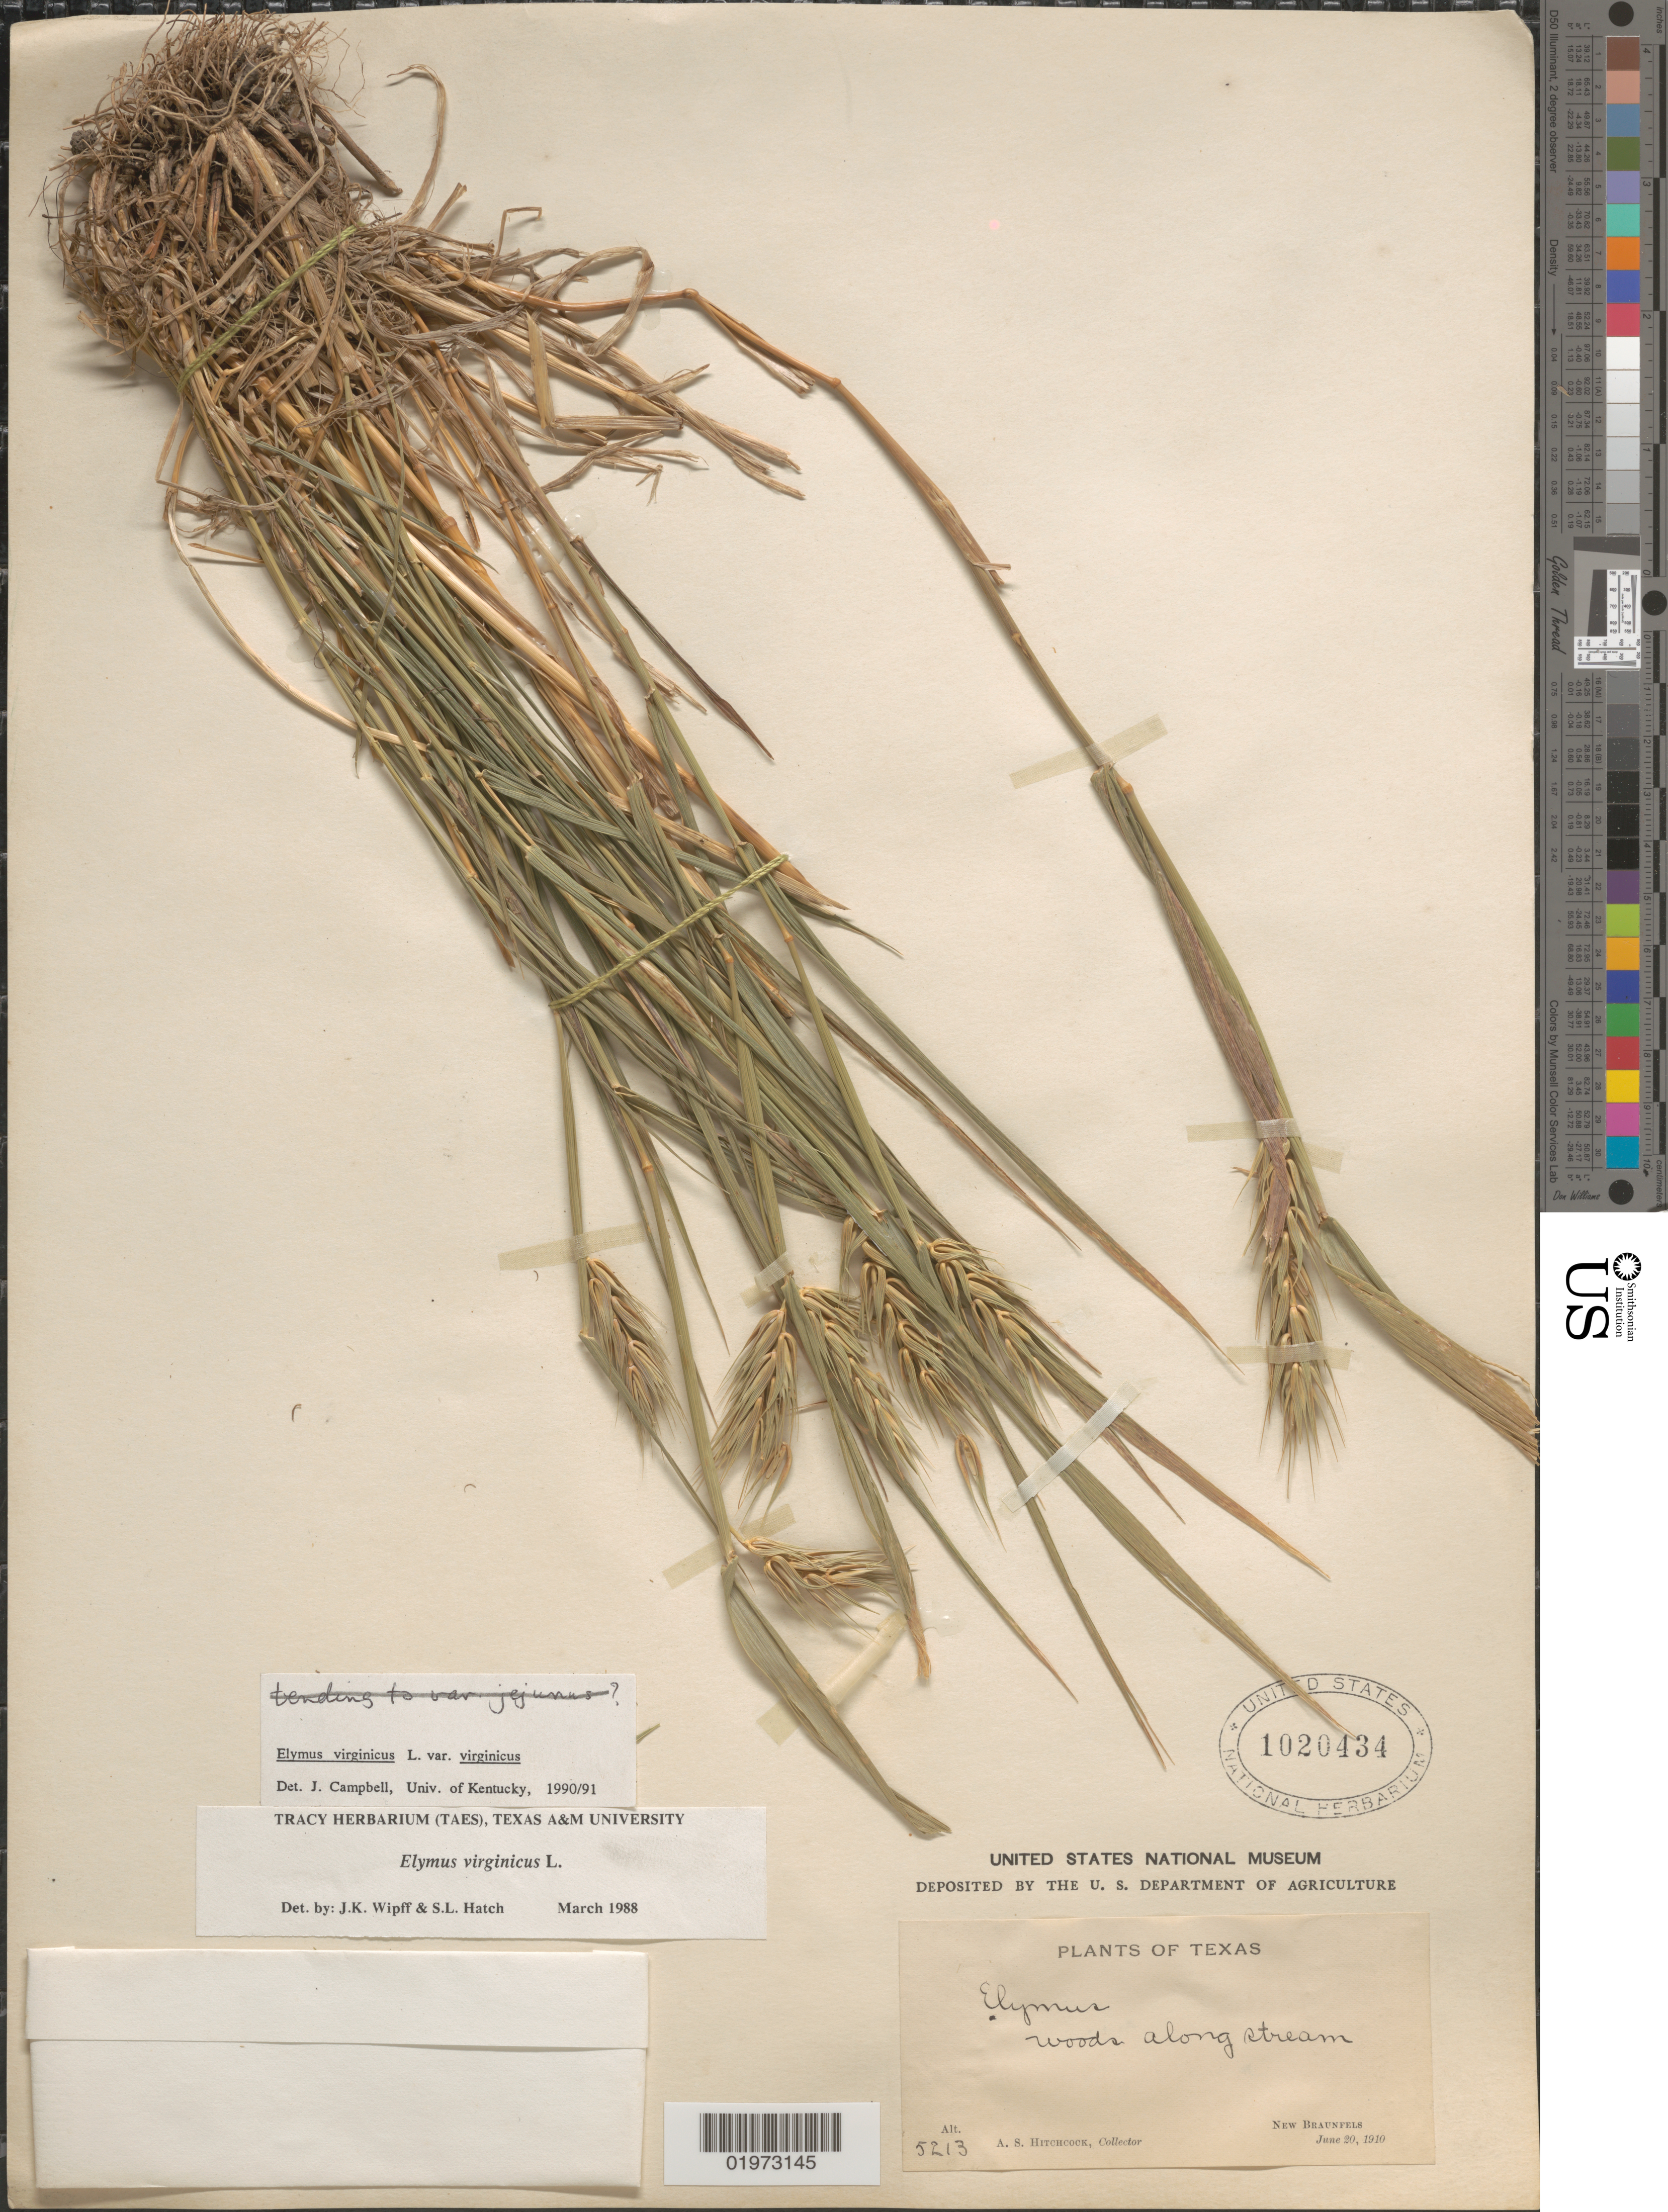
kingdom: Plantae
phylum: Tracheophyta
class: Liliopsida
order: Poales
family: Poaceae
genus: Elymus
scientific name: Elymus virginicus var. virginicus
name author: L.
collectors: A. S. Hitchcock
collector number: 5213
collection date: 1910-06-20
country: United States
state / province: Texas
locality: Woods along stream. New Braunfels.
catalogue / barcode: US 1020434